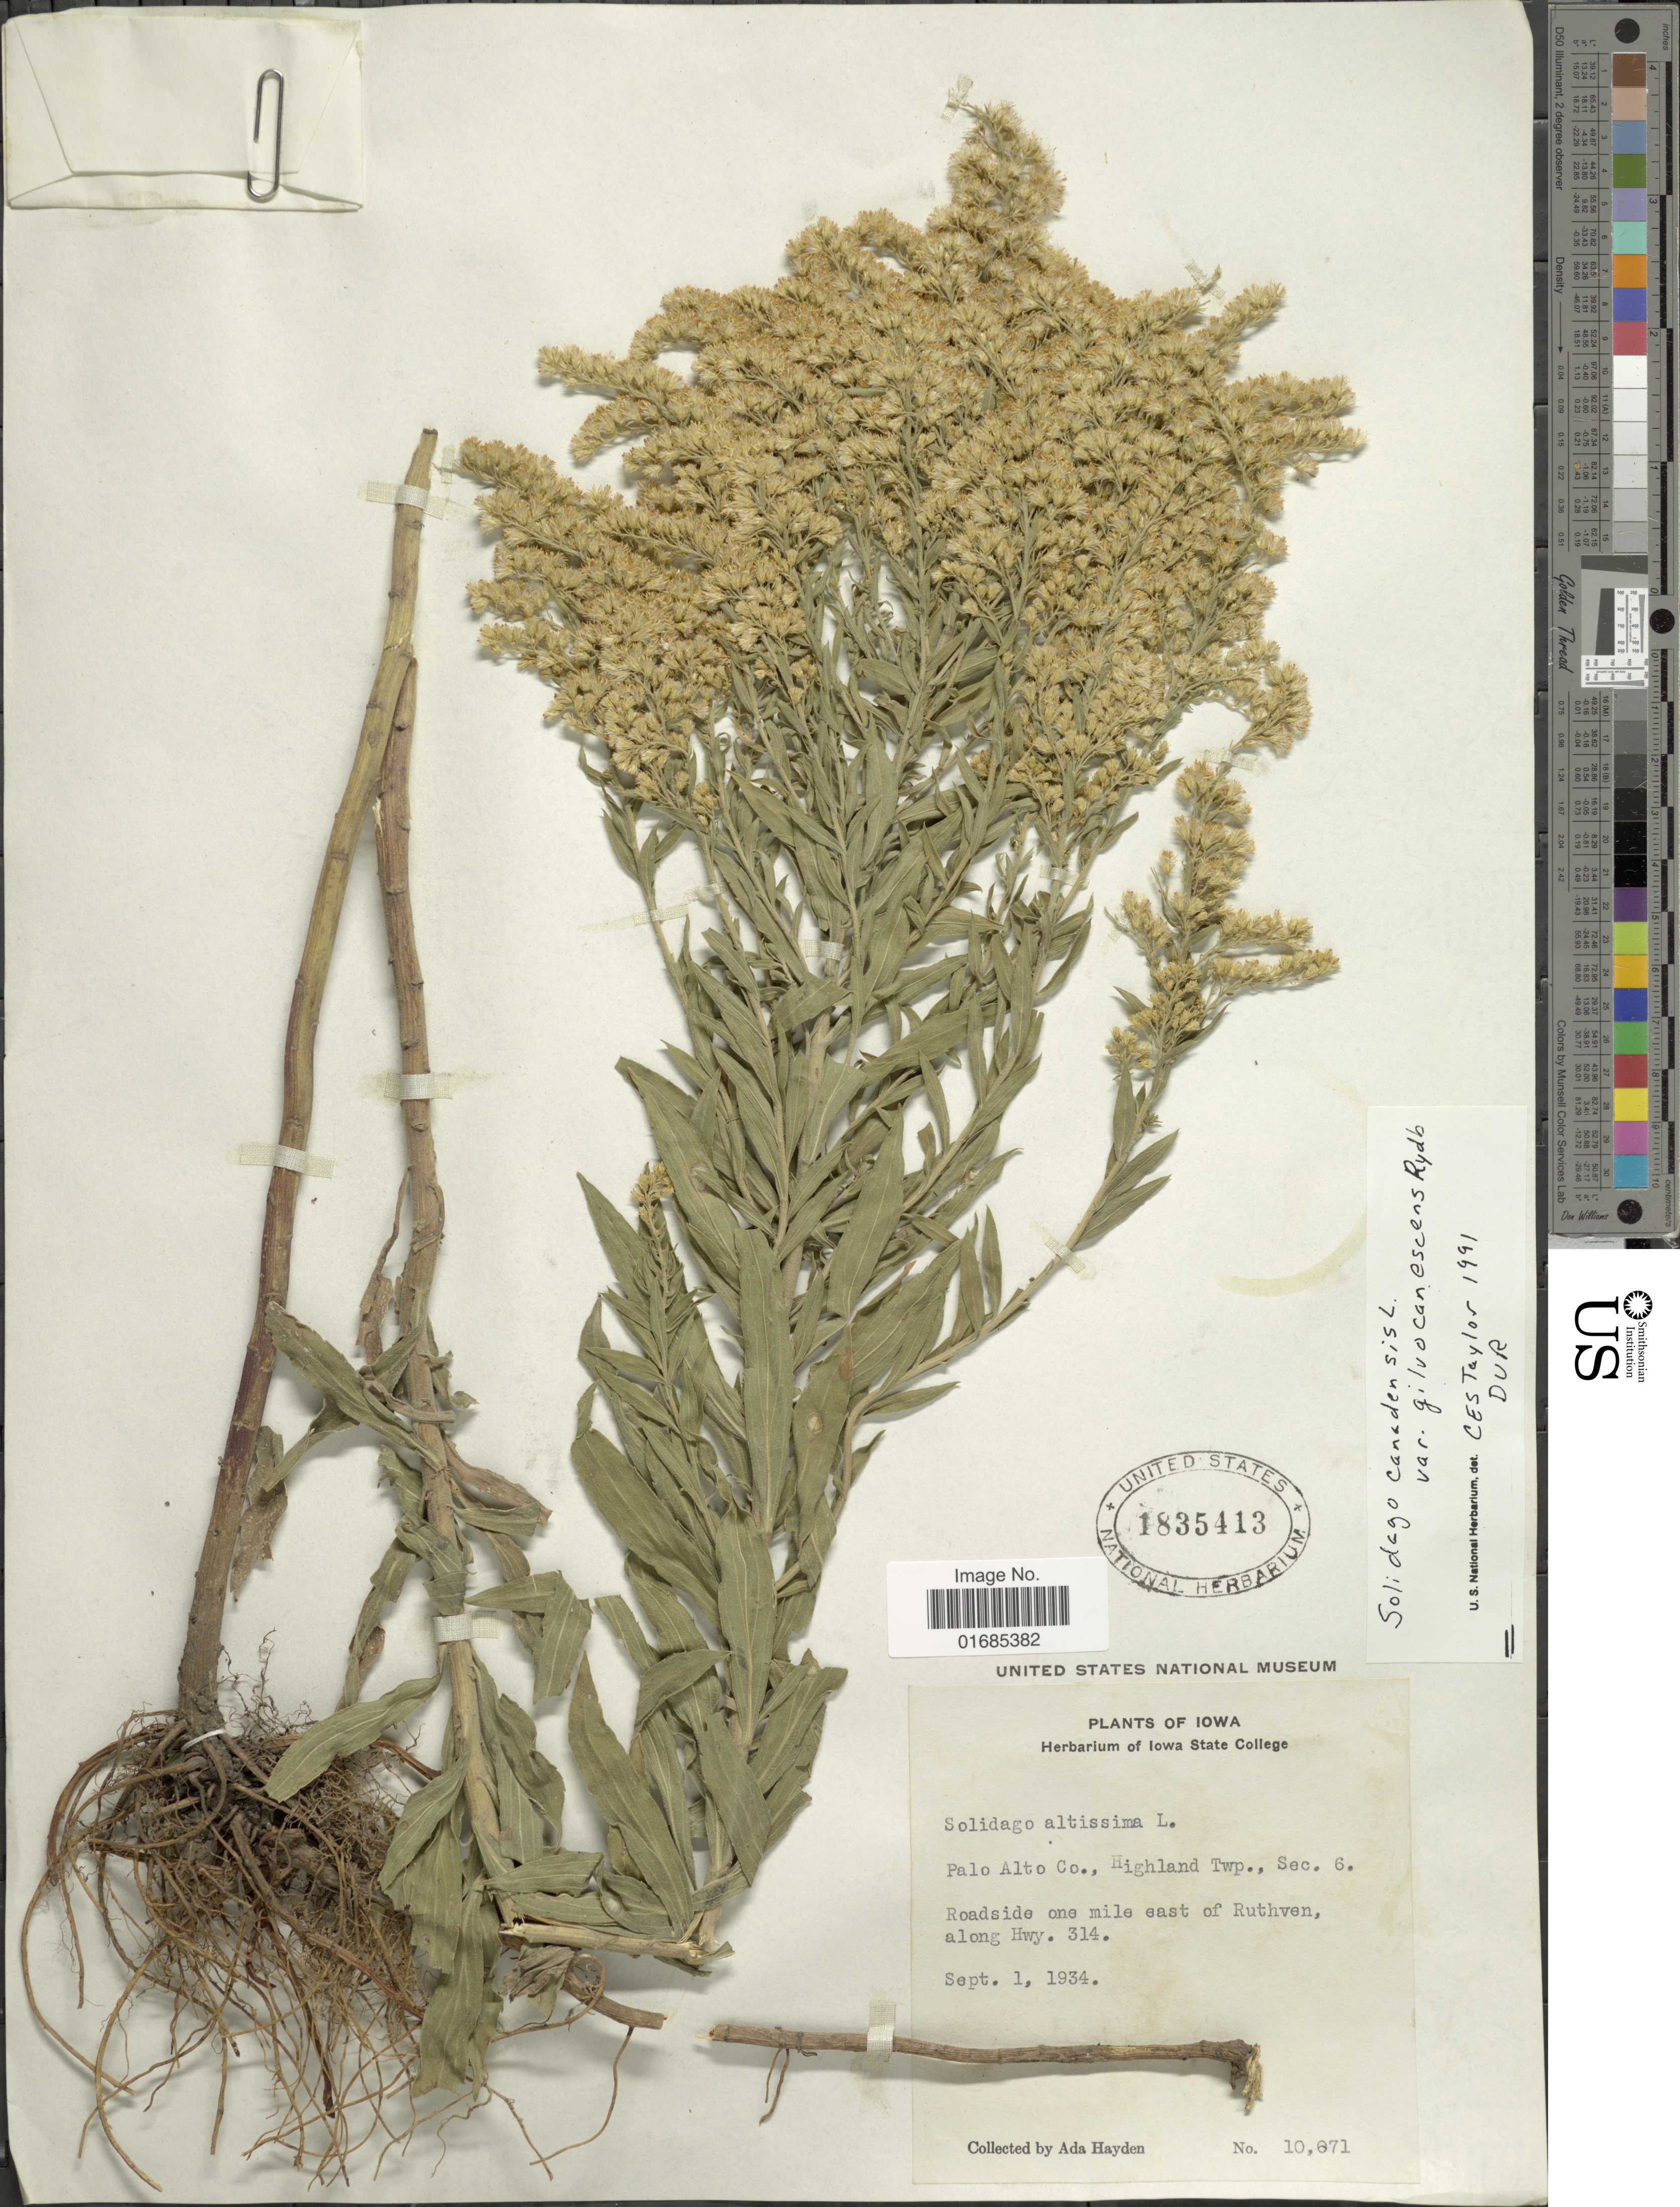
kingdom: Plantae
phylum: Tracheophyta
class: Magnoliopsida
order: Asterales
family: Asteraceae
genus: Solidago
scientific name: Solidago canadensis var. gilvocanescens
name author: Rydb.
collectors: Ada Hayden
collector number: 10071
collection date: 1934-09-01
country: United States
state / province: Iowa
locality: Palo Alto Co., Highland Twp., Secc. 6, Roadside one mile east of Ruthven, along Hwy. 314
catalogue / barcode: US 1835413